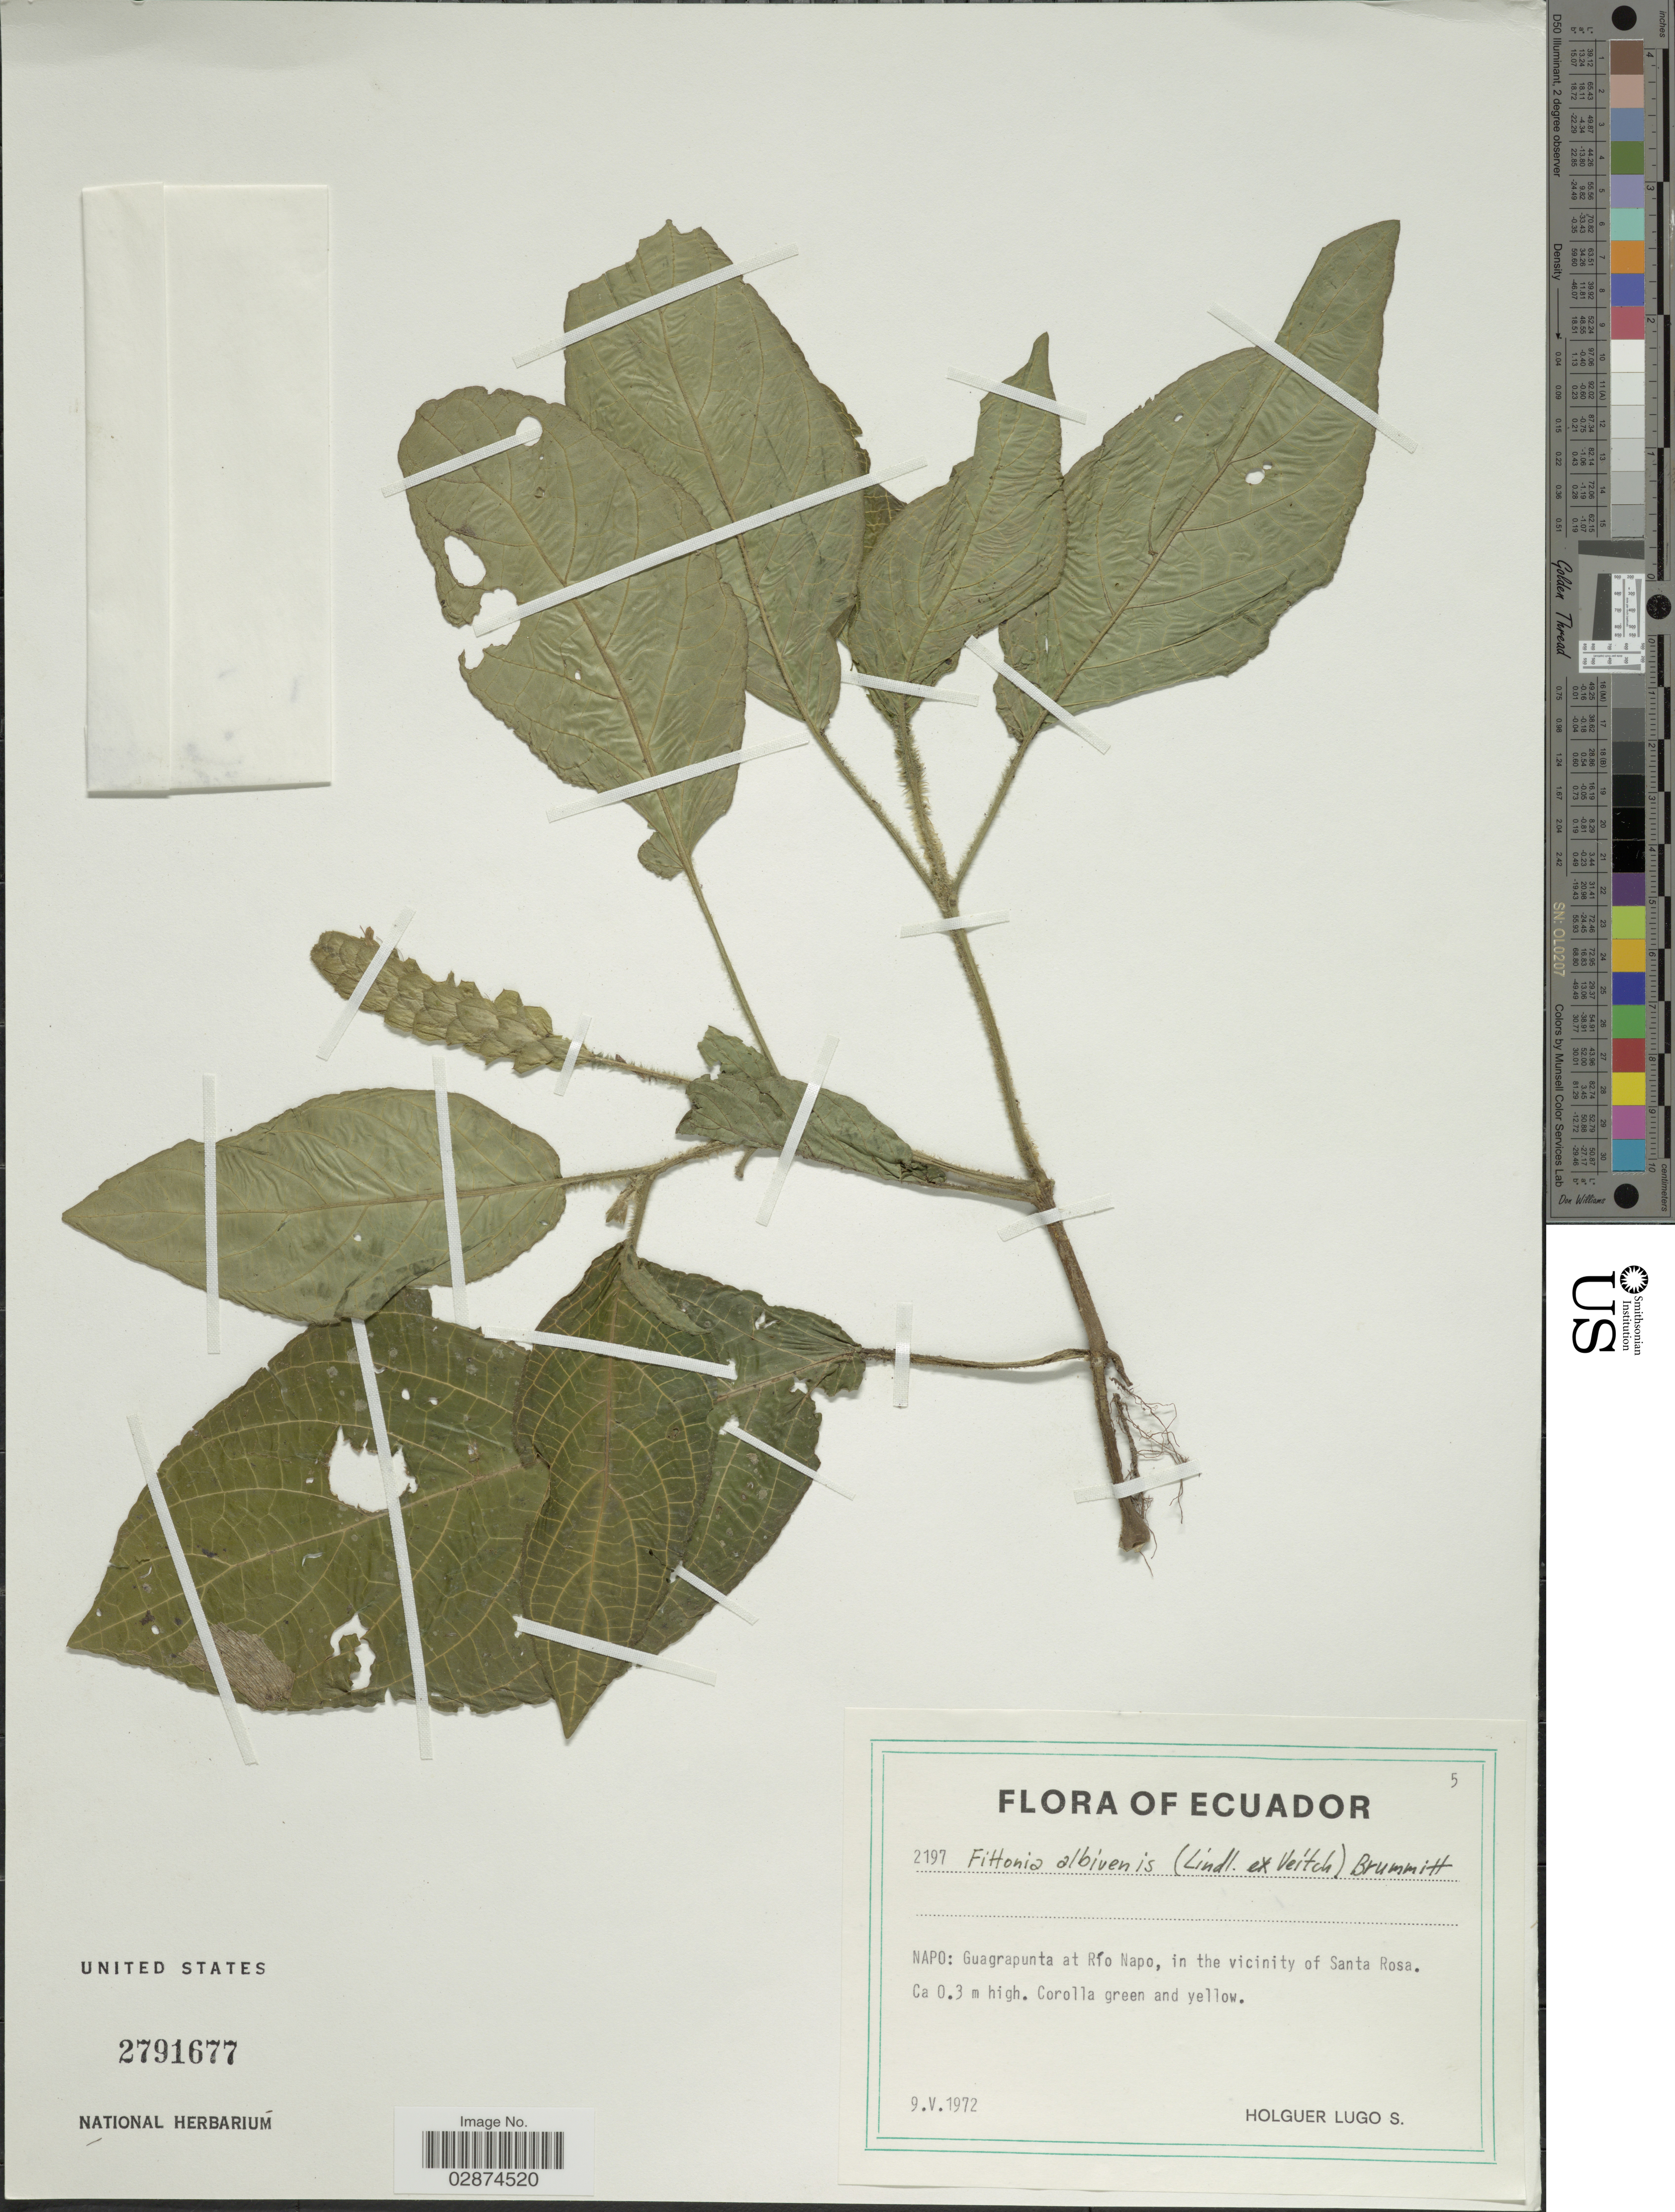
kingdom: Plantae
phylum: Tracheophyta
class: Magnoliopsida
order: Lamiales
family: Acanthaceae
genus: Fittonia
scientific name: Fittonia albivenis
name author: (Lindl. ex Veitch) Brummitt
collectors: H. Lugo S.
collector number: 2197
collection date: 1972-05-09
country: Ecuador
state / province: Napo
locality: Guagrapunta at Río Napo, in the vicinity of Santa Rosa.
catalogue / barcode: US 2791677